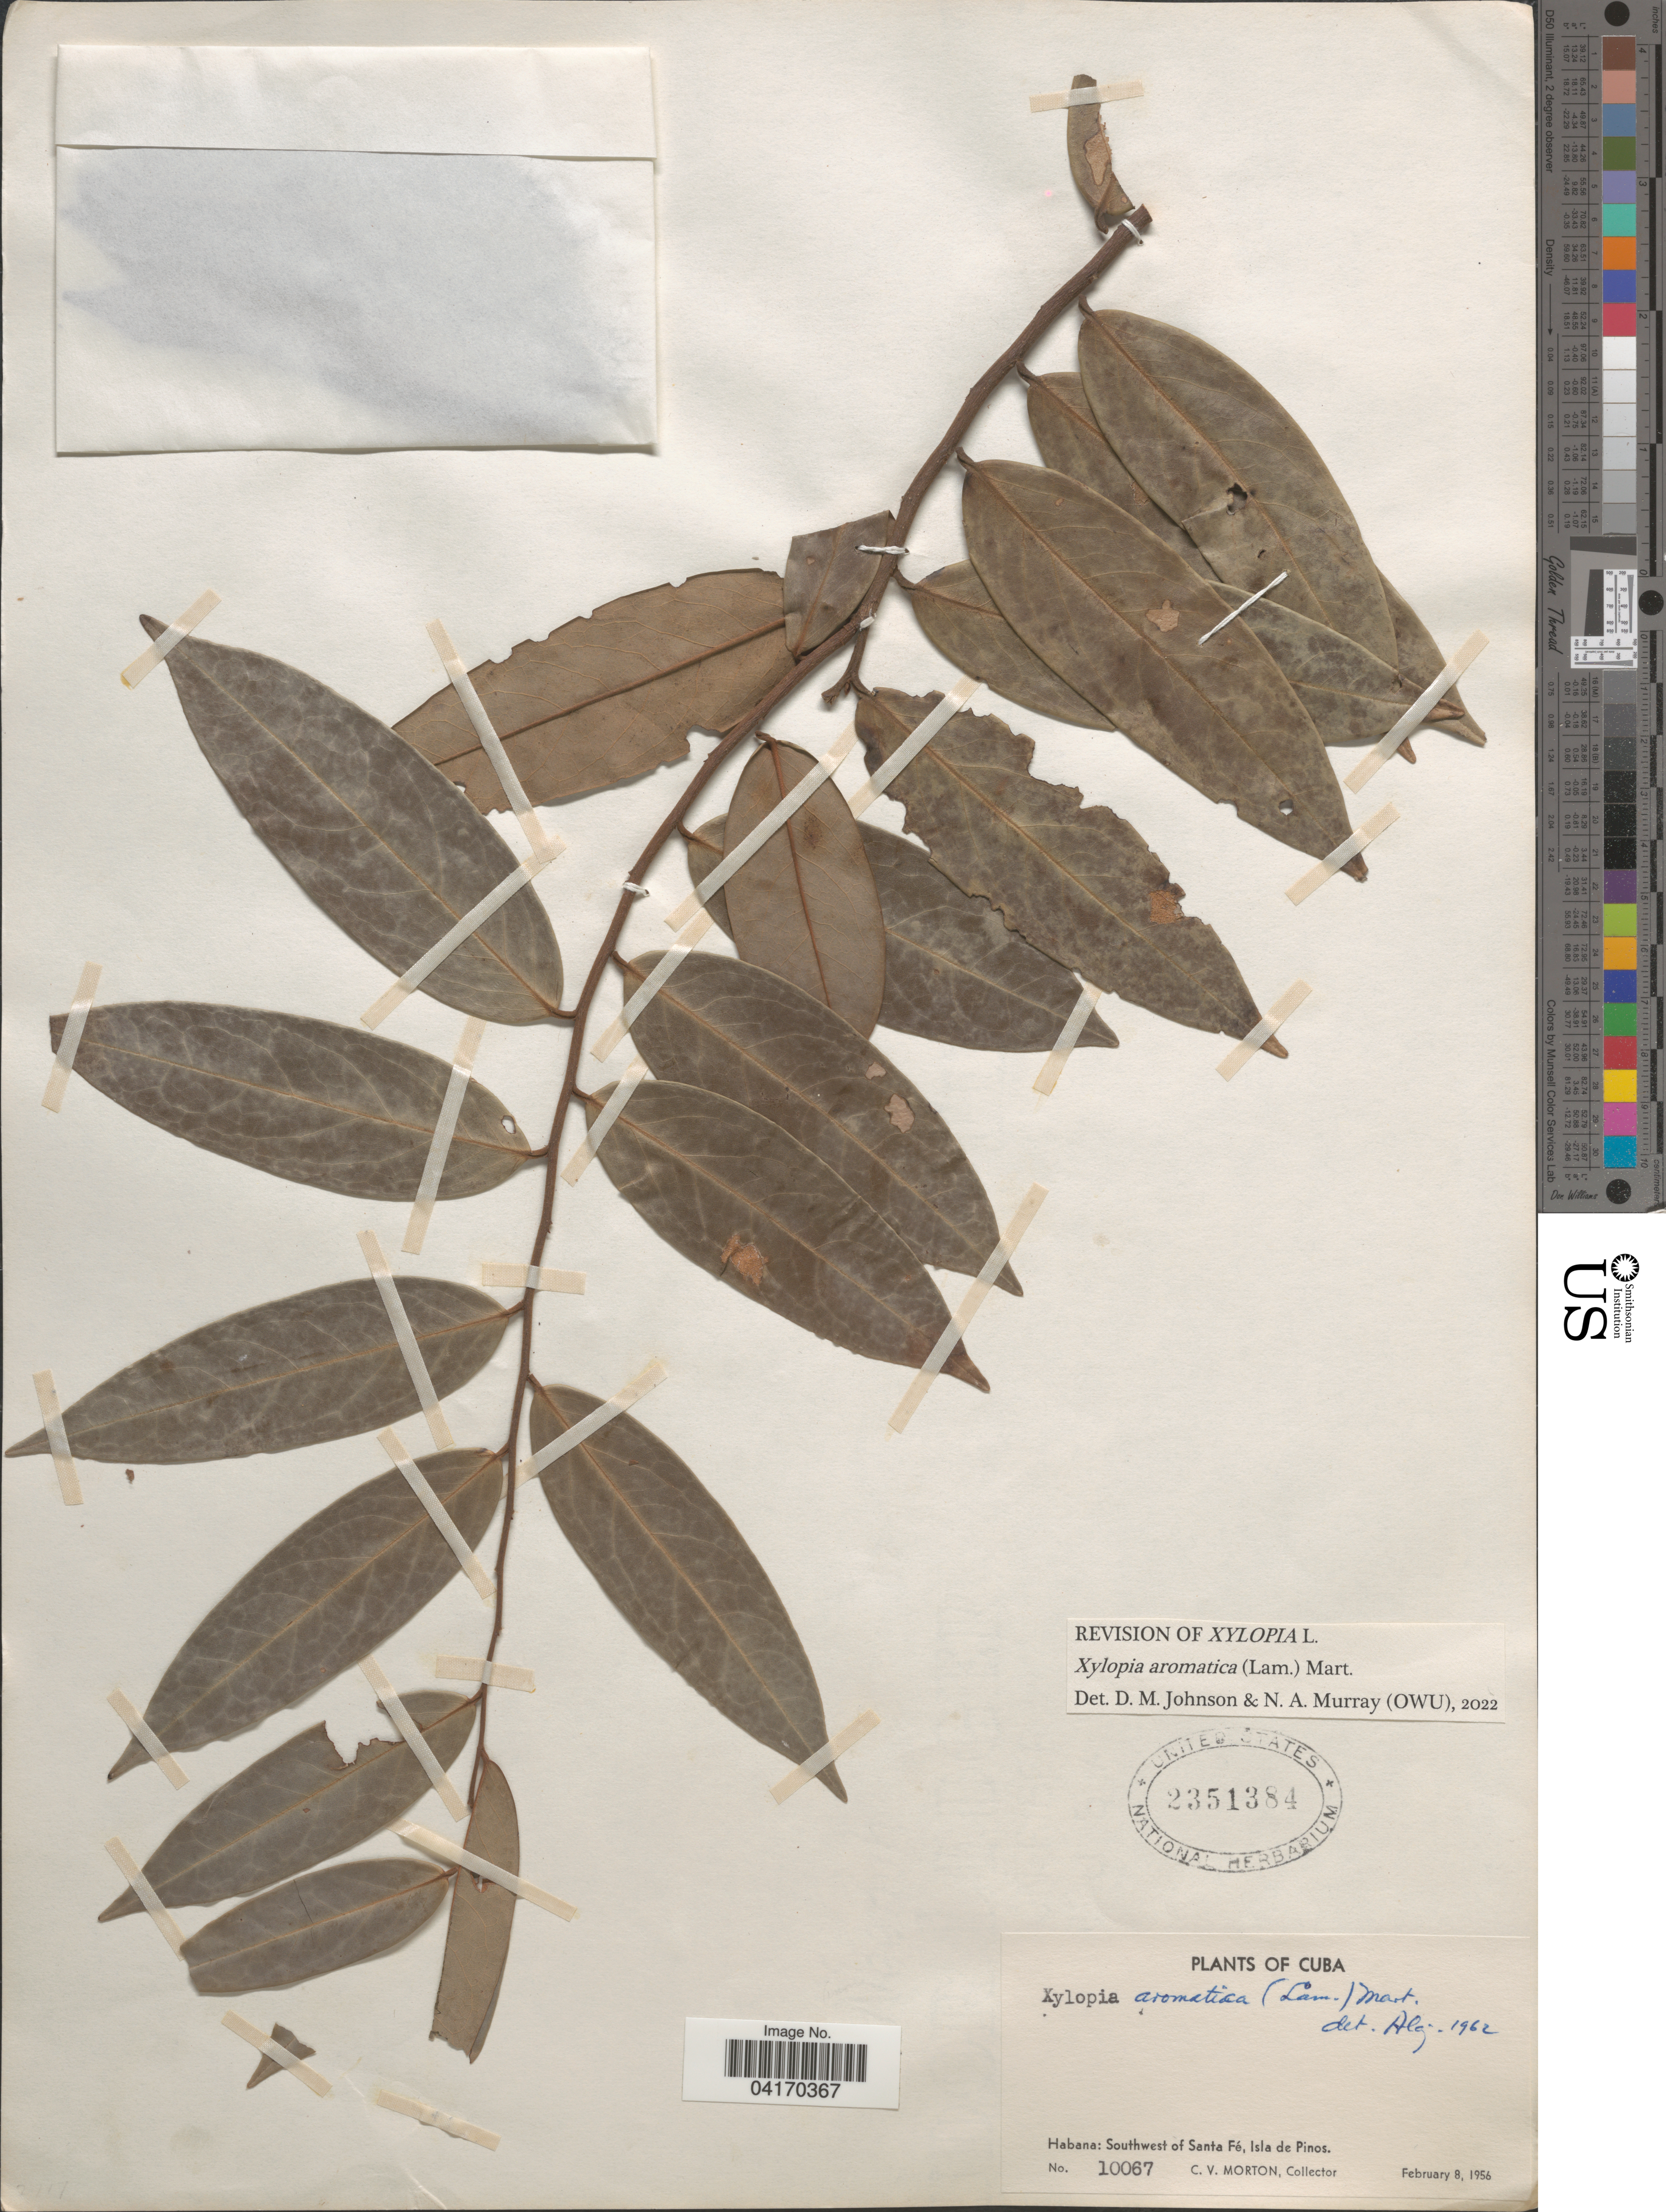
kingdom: Plantae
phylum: Tracheophyta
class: Magnoliopsida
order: Magnoliales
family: Annonaceae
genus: Xylopia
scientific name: Xylopia aromatica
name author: (Lam.) Mart.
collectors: C. V. Morton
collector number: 10067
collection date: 1956-02-08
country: Cuba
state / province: La Habana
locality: Habana: Southwest of Santa Fé, Isla de Pinos.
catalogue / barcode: US 2351384